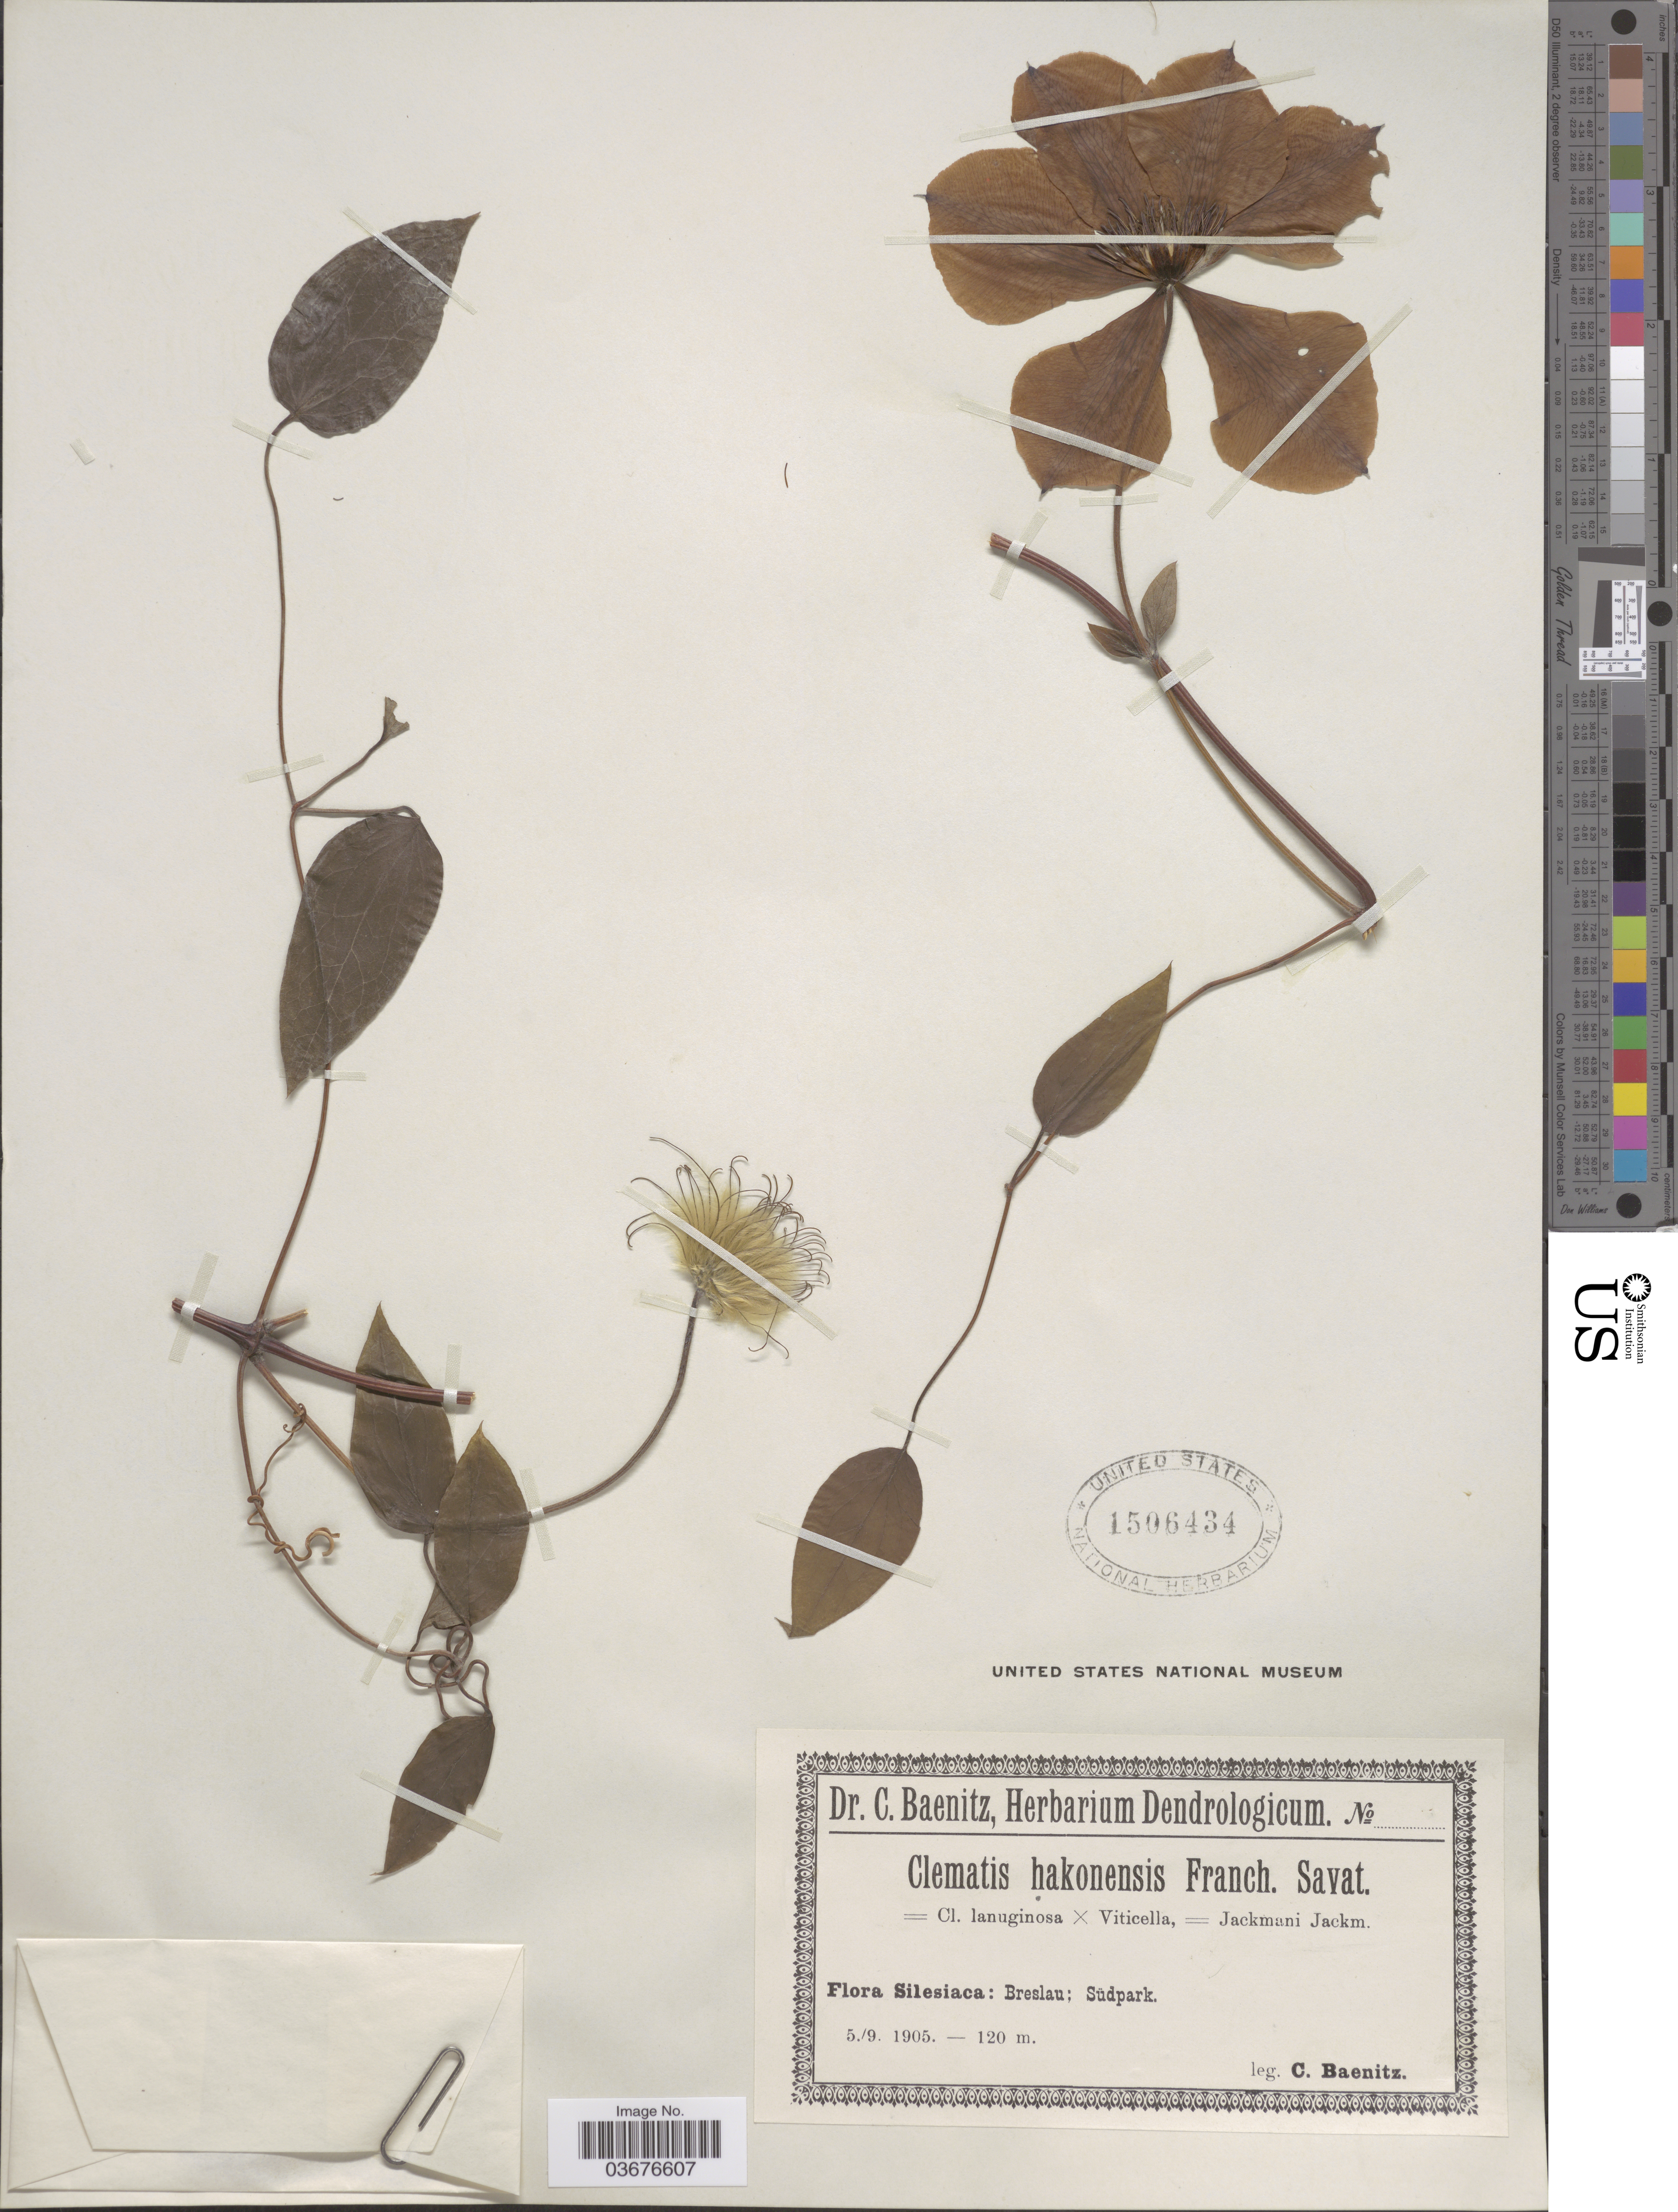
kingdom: Plantae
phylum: Tracheophyta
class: Magnoliopsida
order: Ranunculales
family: Ranunculaceae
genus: Clematis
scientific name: Clematis hakonensis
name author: Franch. & Sav.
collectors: C. G. Baenitz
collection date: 1905-09-05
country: Poland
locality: Silesiaca: Breslau; Südpark.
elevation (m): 120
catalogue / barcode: US 1506434